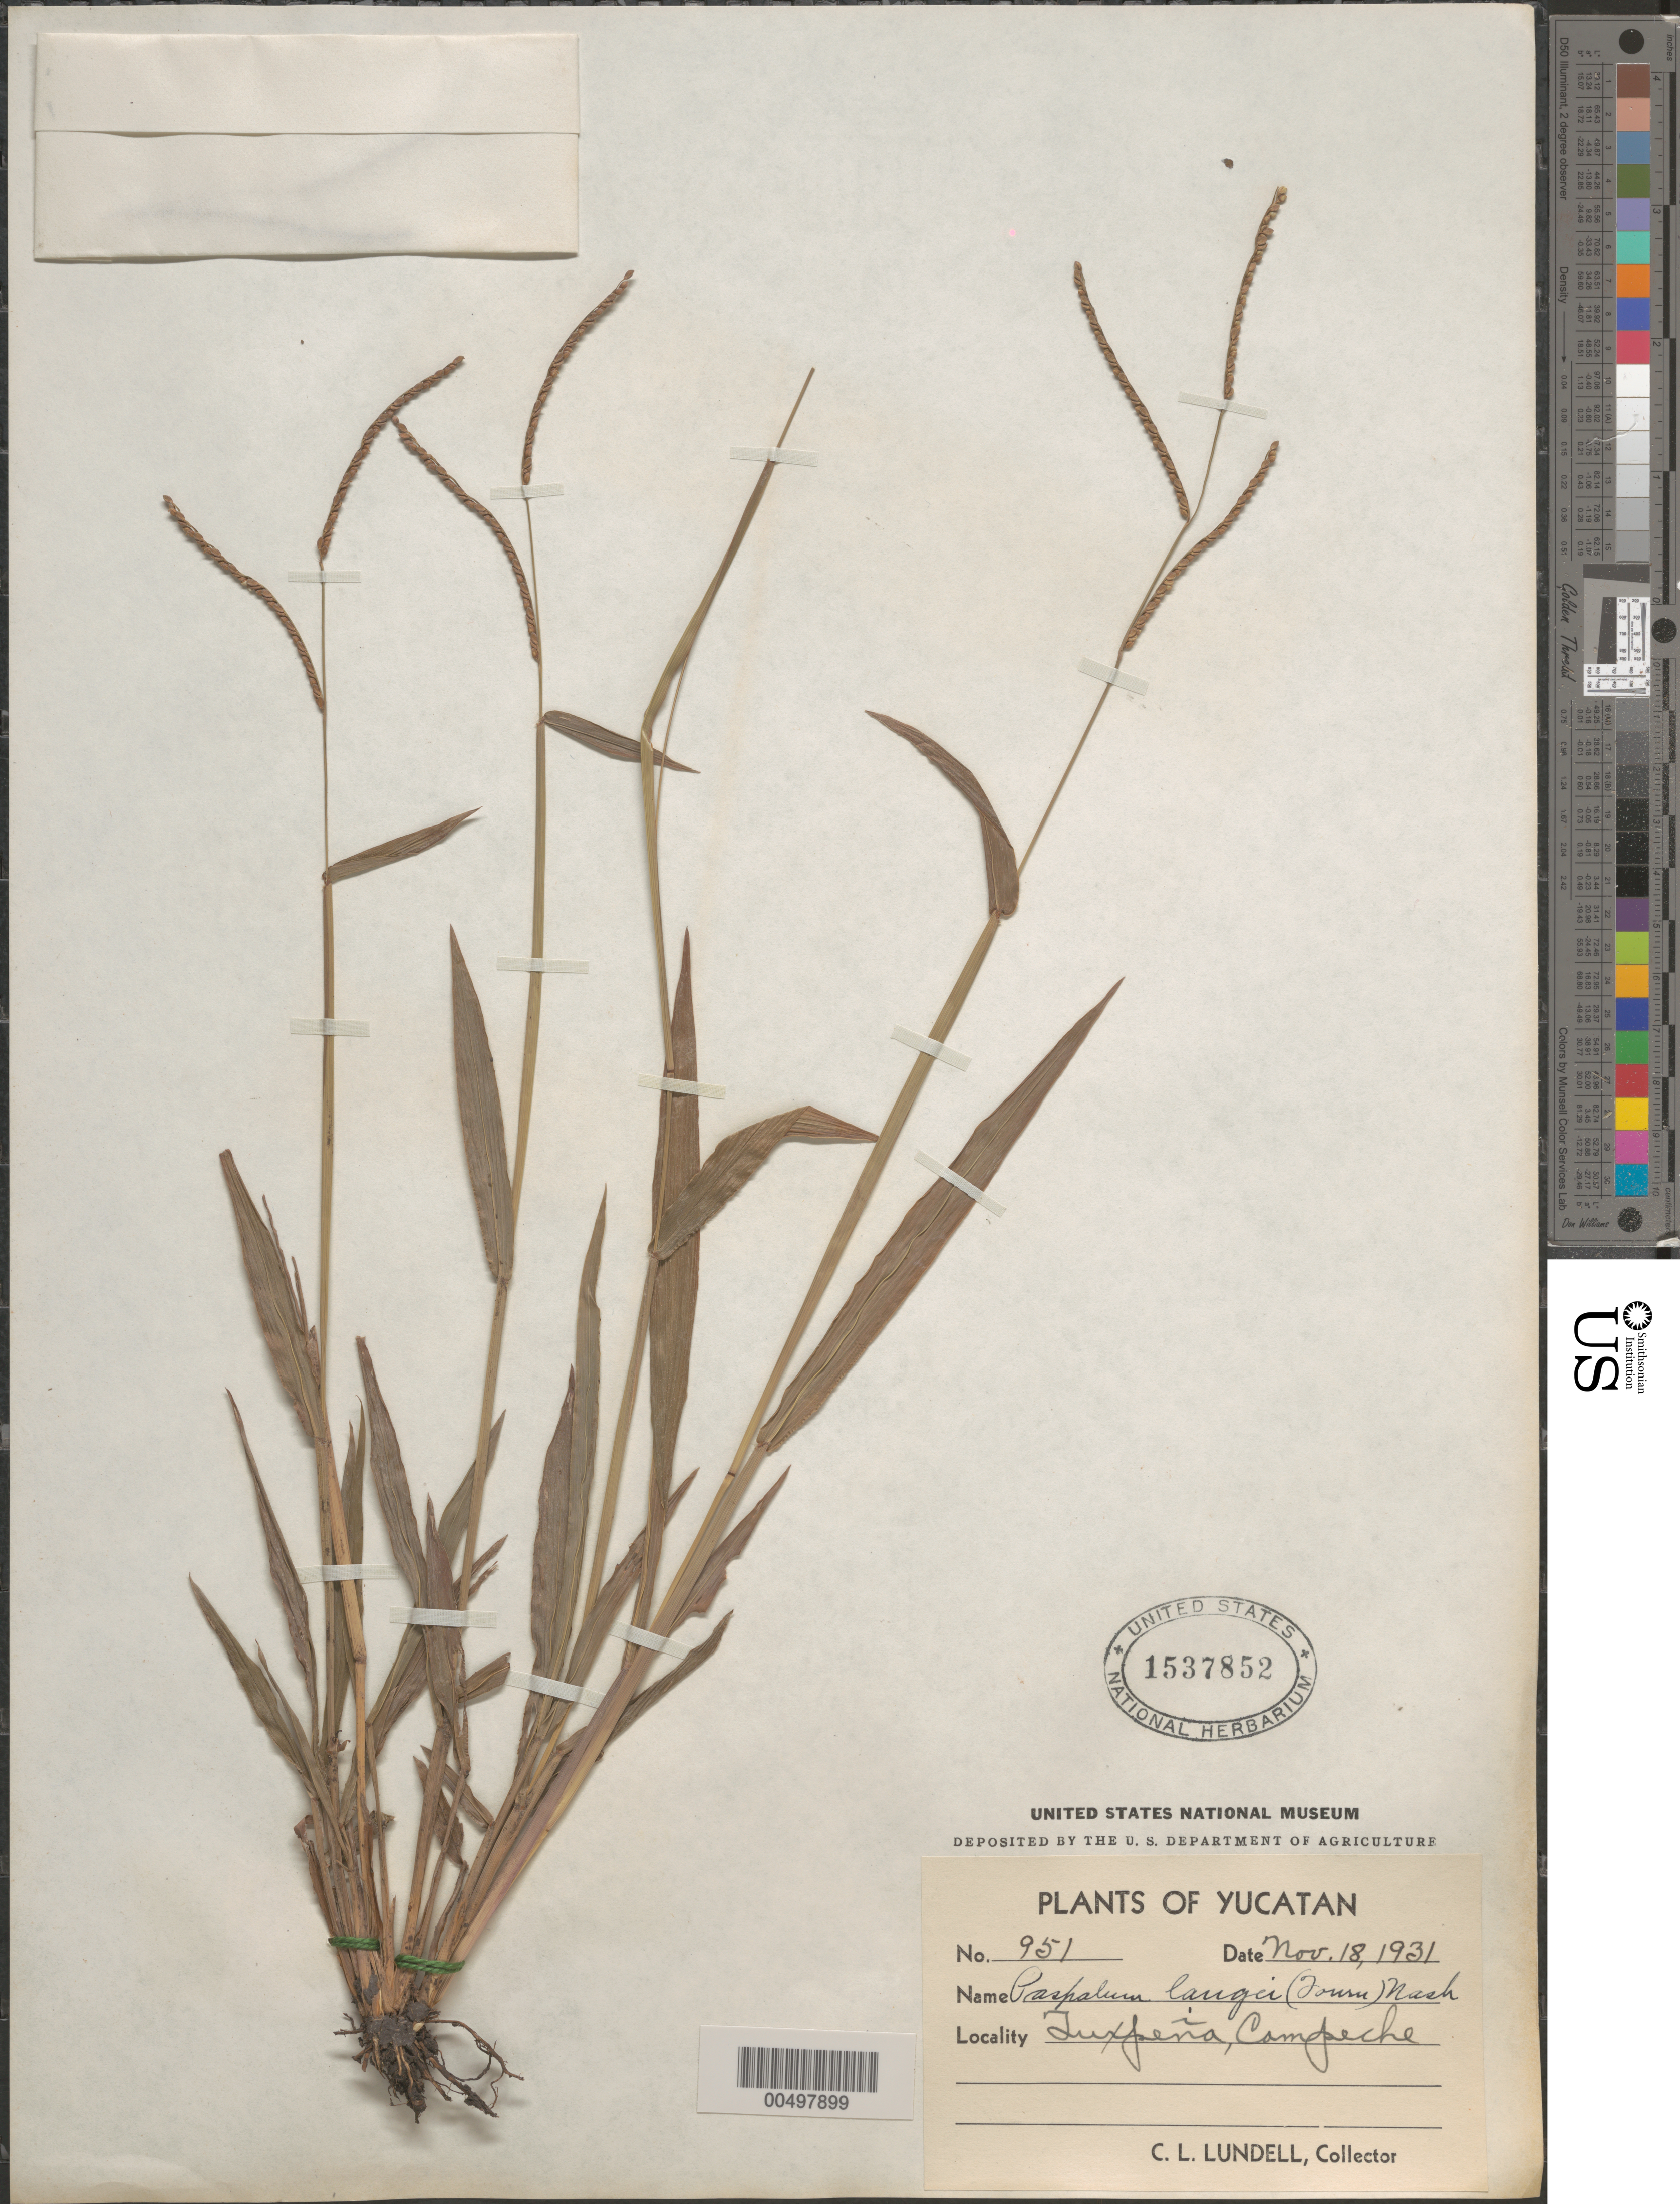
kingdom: Plantae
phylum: Tracheophyta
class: Liliopsida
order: Poales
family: Poaceae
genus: Paspalum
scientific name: Paspalum langei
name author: (E. Fourn.) Nash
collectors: C. L. Lundell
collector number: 951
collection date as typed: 18 Nov 1931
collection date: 1931-11-18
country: Mexico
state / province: Chiapas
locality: Yucatan [Peninsula], Tuxpeña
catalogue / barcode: US 1537852